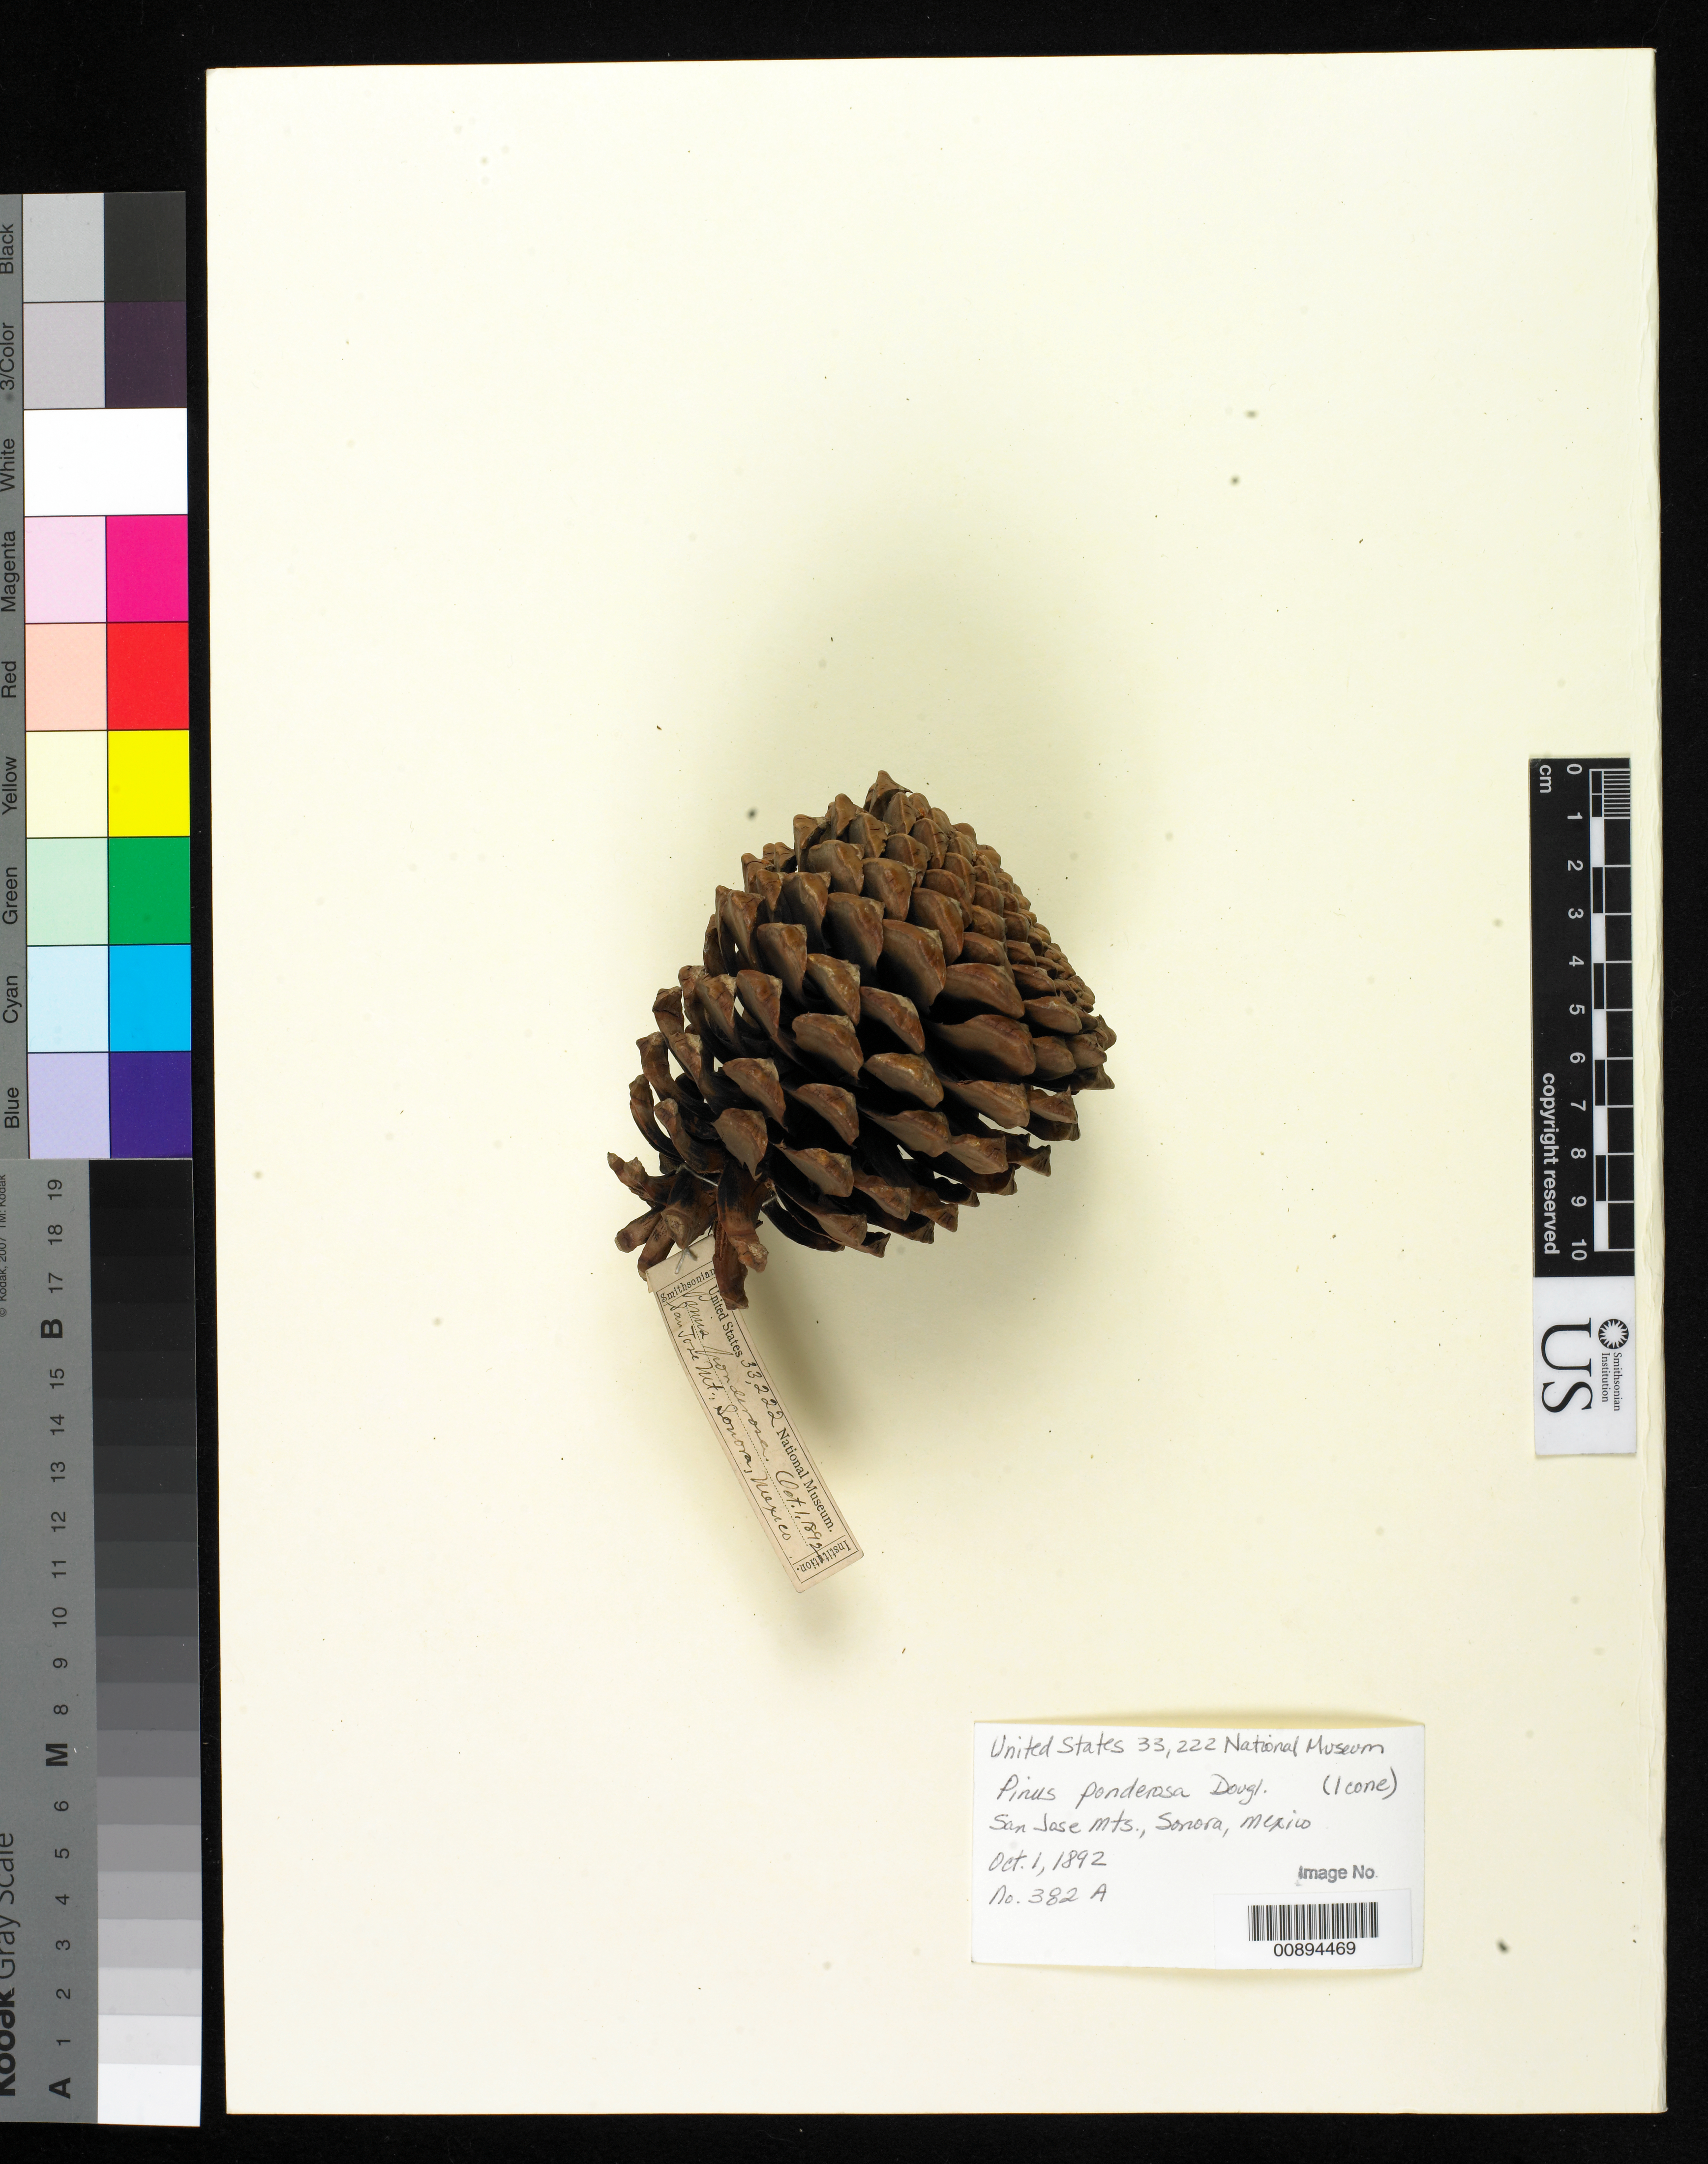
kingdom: Plantae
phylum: Tracheophyta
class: Pinopsida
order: Pinales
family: Pinaceae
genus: Pinus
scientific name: Pinus ponderosa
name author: Douglas ex C. Lawson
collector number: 382 A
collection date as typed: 01 Oct 1892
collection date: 1892-10-01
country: Mexico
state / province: Sonora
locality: San José Mts., Sonora.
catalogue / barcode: US 33222